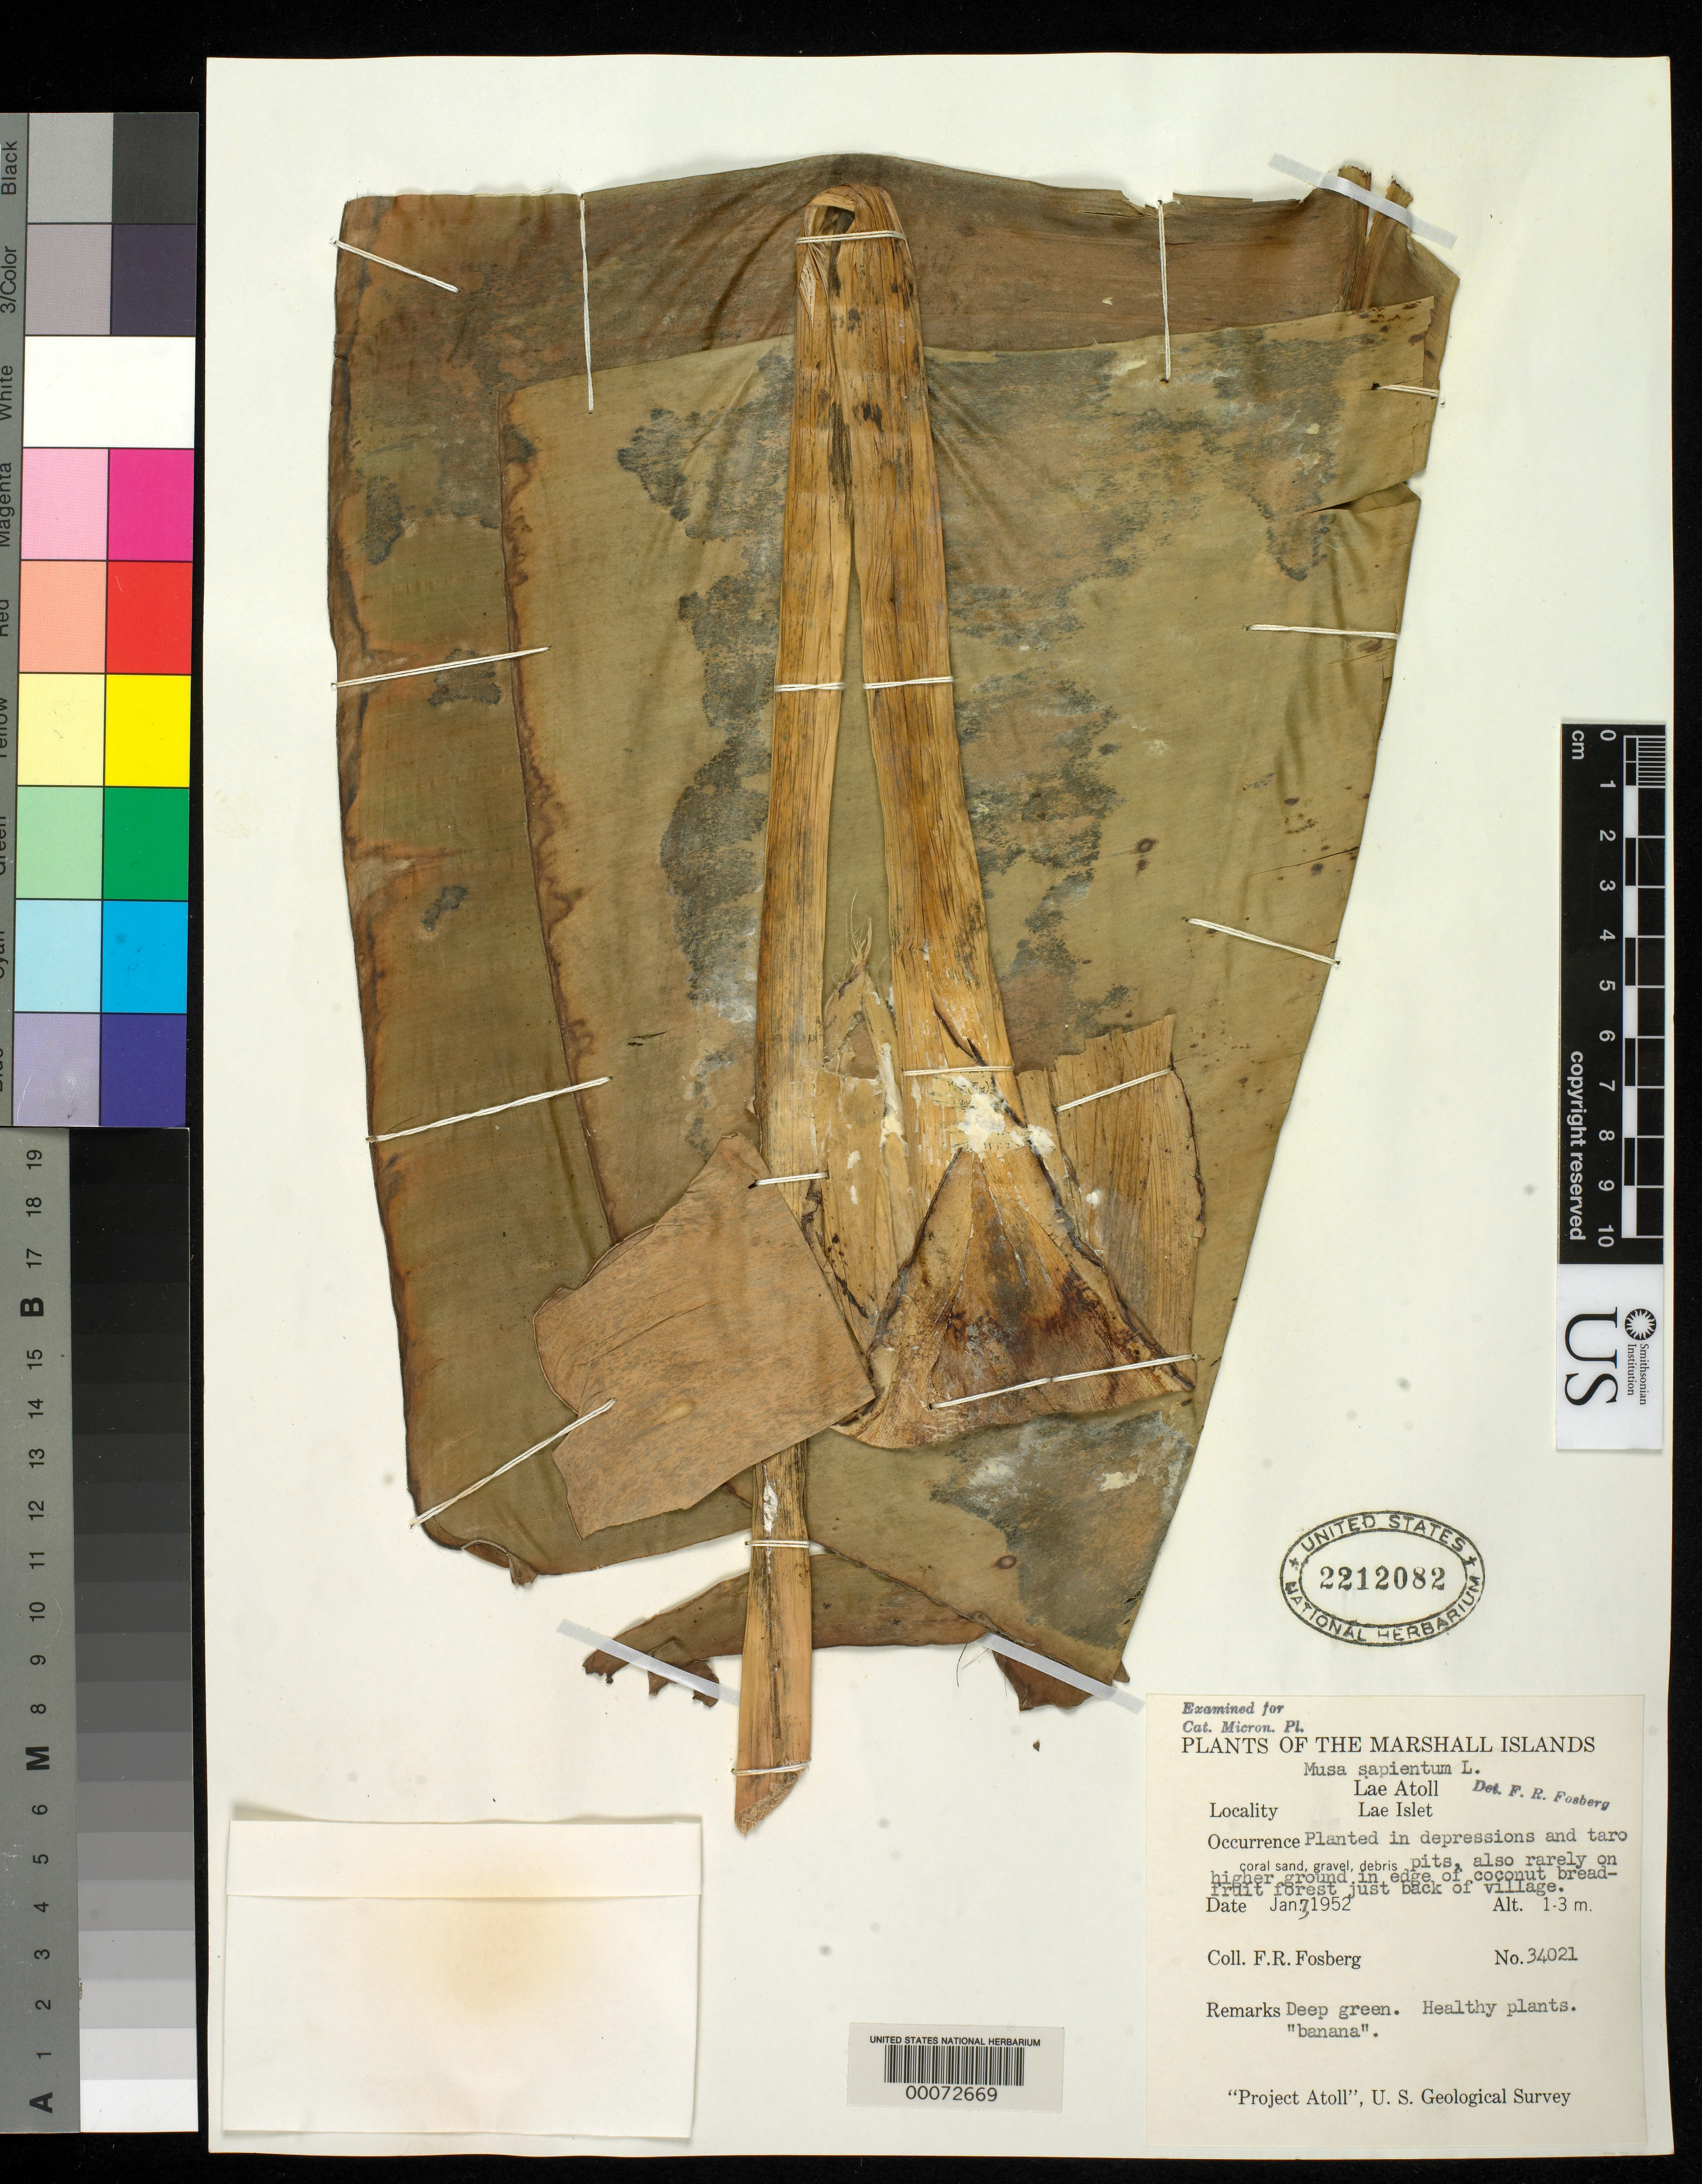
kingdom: Plantae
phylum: Tracheophyta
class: Liliopsida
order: Zingiberales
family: Musaceae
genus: Musa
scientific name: Musa x sapientum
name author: L.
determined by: Fosberg, F. R.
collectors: F. R. Fosberg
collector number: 34021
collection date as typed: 07 Jan 1952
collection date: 1952-01-07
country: Marshall Islands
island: Lae Atoll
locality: Lae Islet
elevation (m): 1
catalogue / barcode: US 2212082